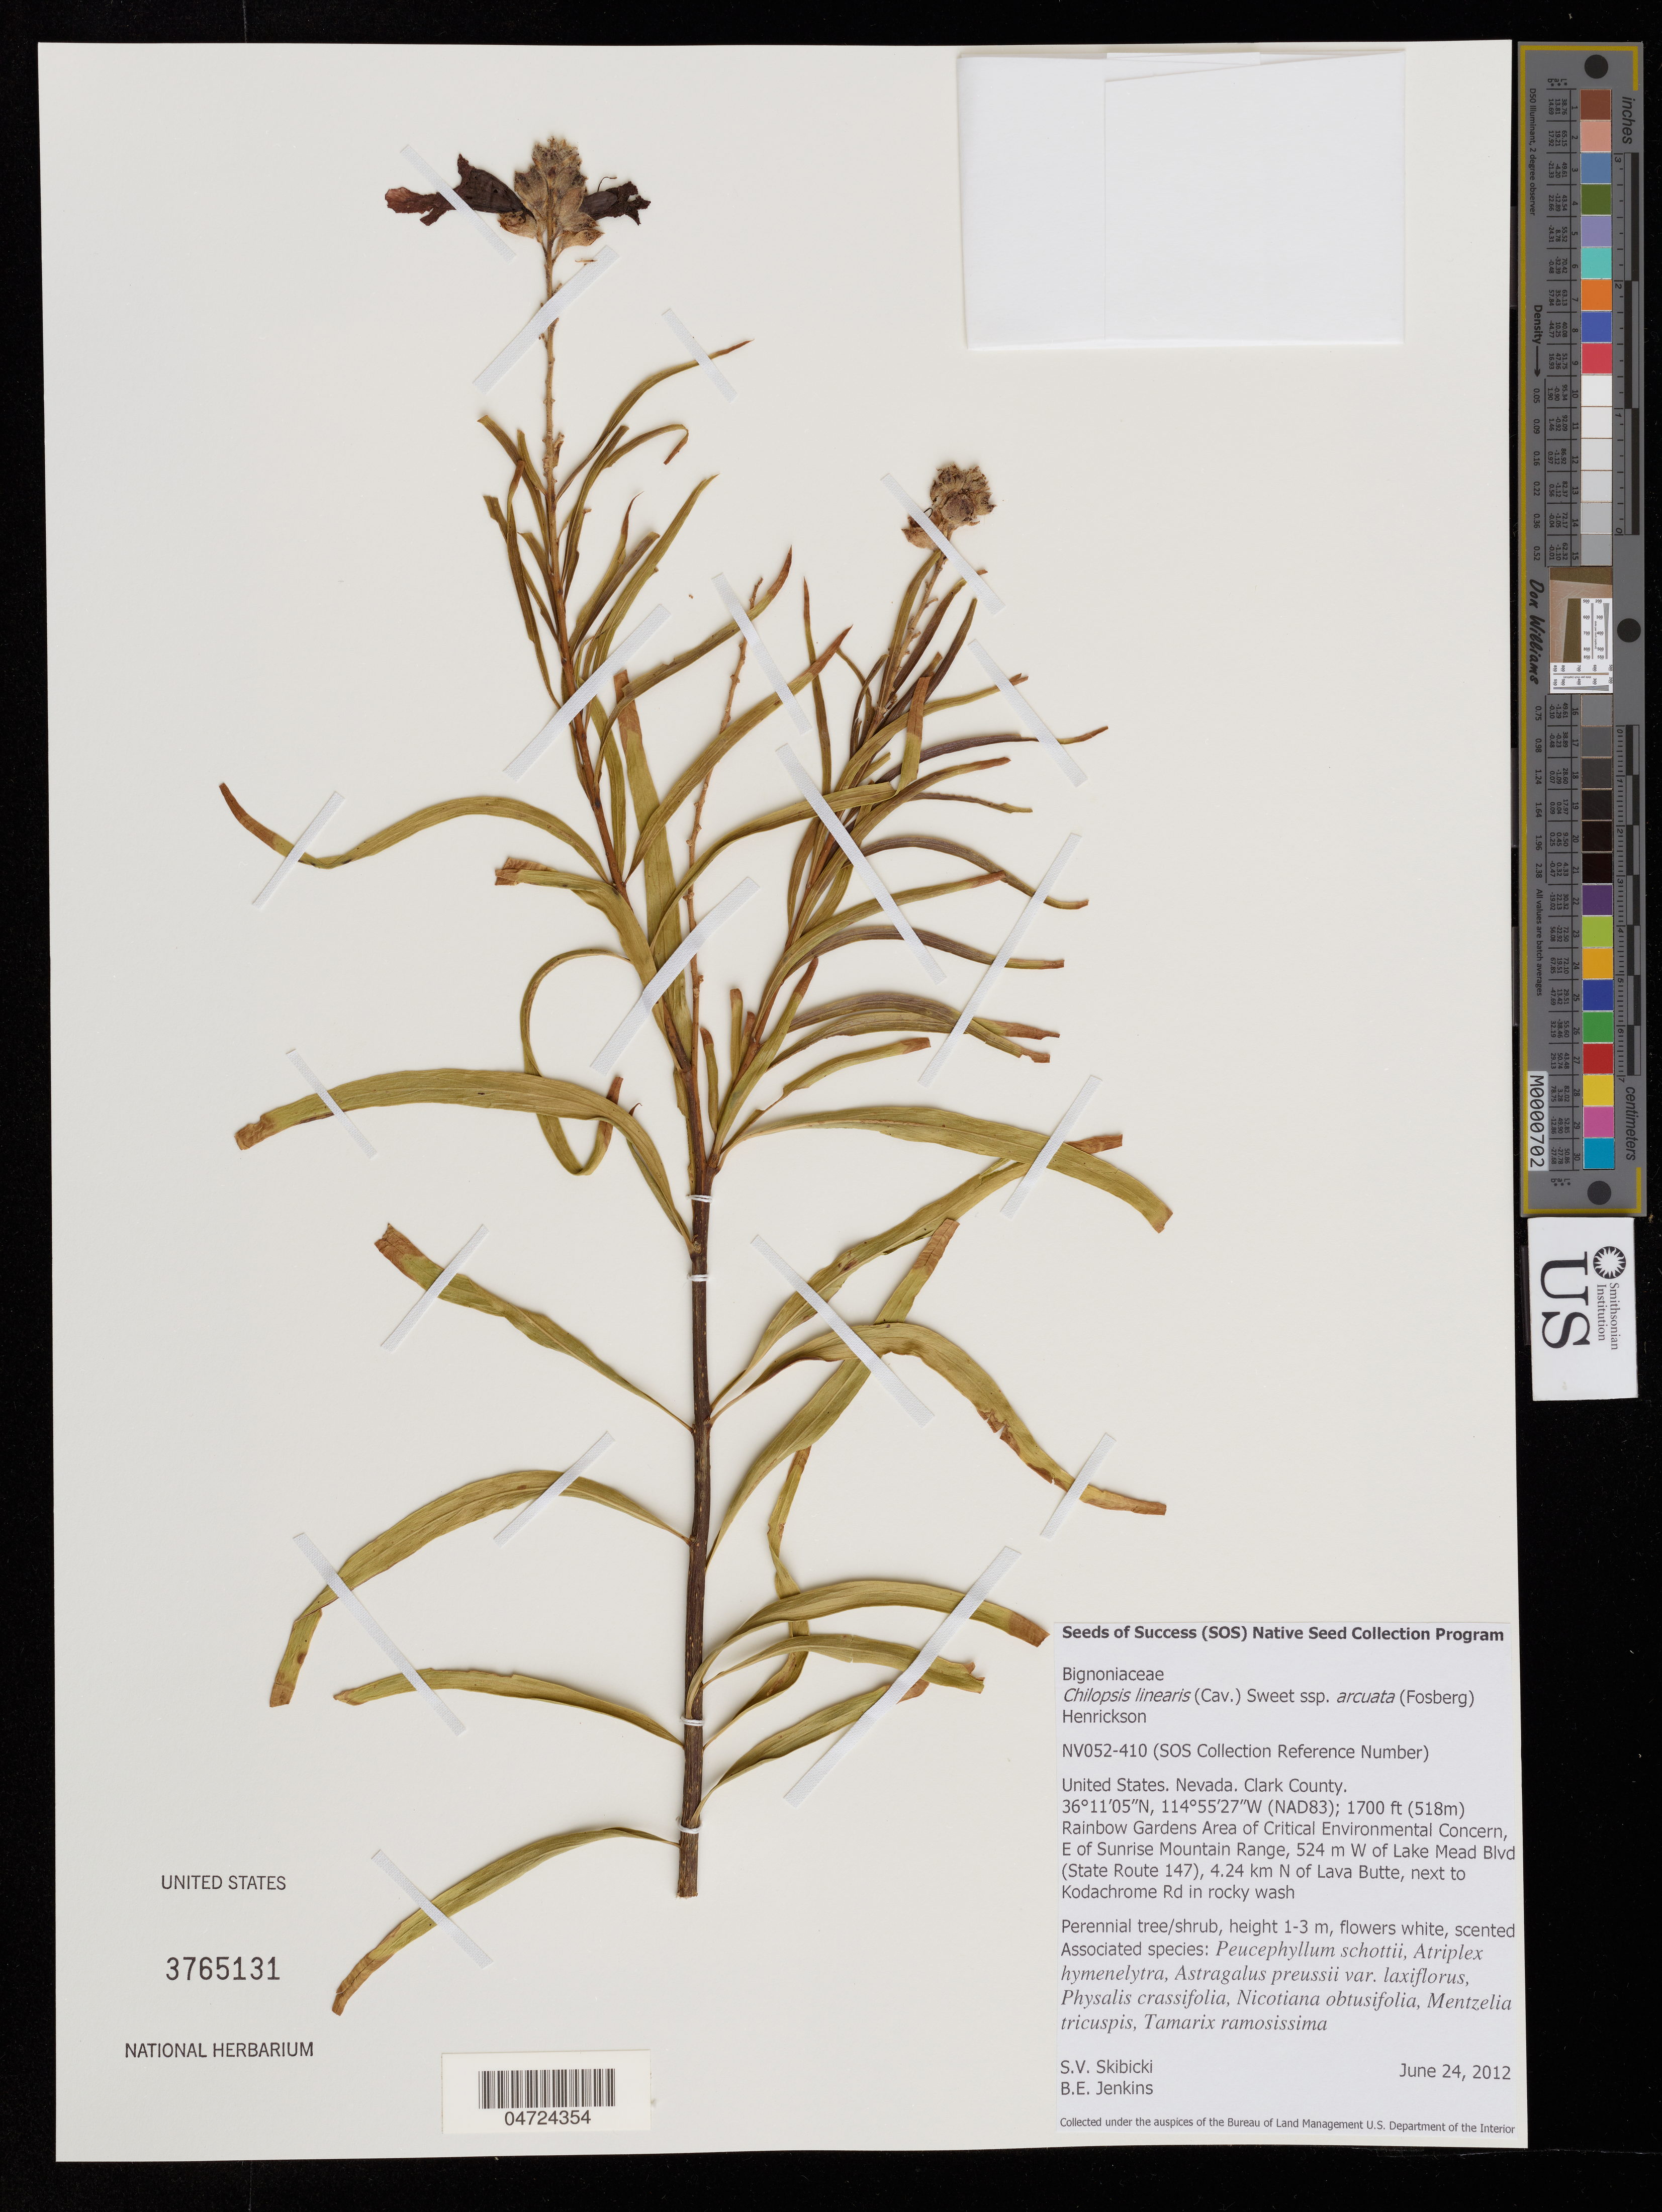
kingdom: Plantae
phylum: Tracheophyta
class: Magnoliopsida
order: Lamiales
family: Bignoniaceae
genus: Chilopsis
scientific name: Chilopsis linearis var. tomenticaulis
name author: Henrickson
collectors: S. Skibicki & B. Jenkins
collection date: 2012-06-24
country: United States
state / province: Nevada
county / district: Clark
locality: Clark County. (NAD83). Rainbow Gardens Area of Critical Environmental Concern, E of Sunrise Mountain Range, 524 m W of Lake Mead Blvd (State Route 147), 4.24 km N of Lava Butte, next to Kodachrome Rd in rocky wash.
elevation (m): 518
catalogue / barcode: US 3765131